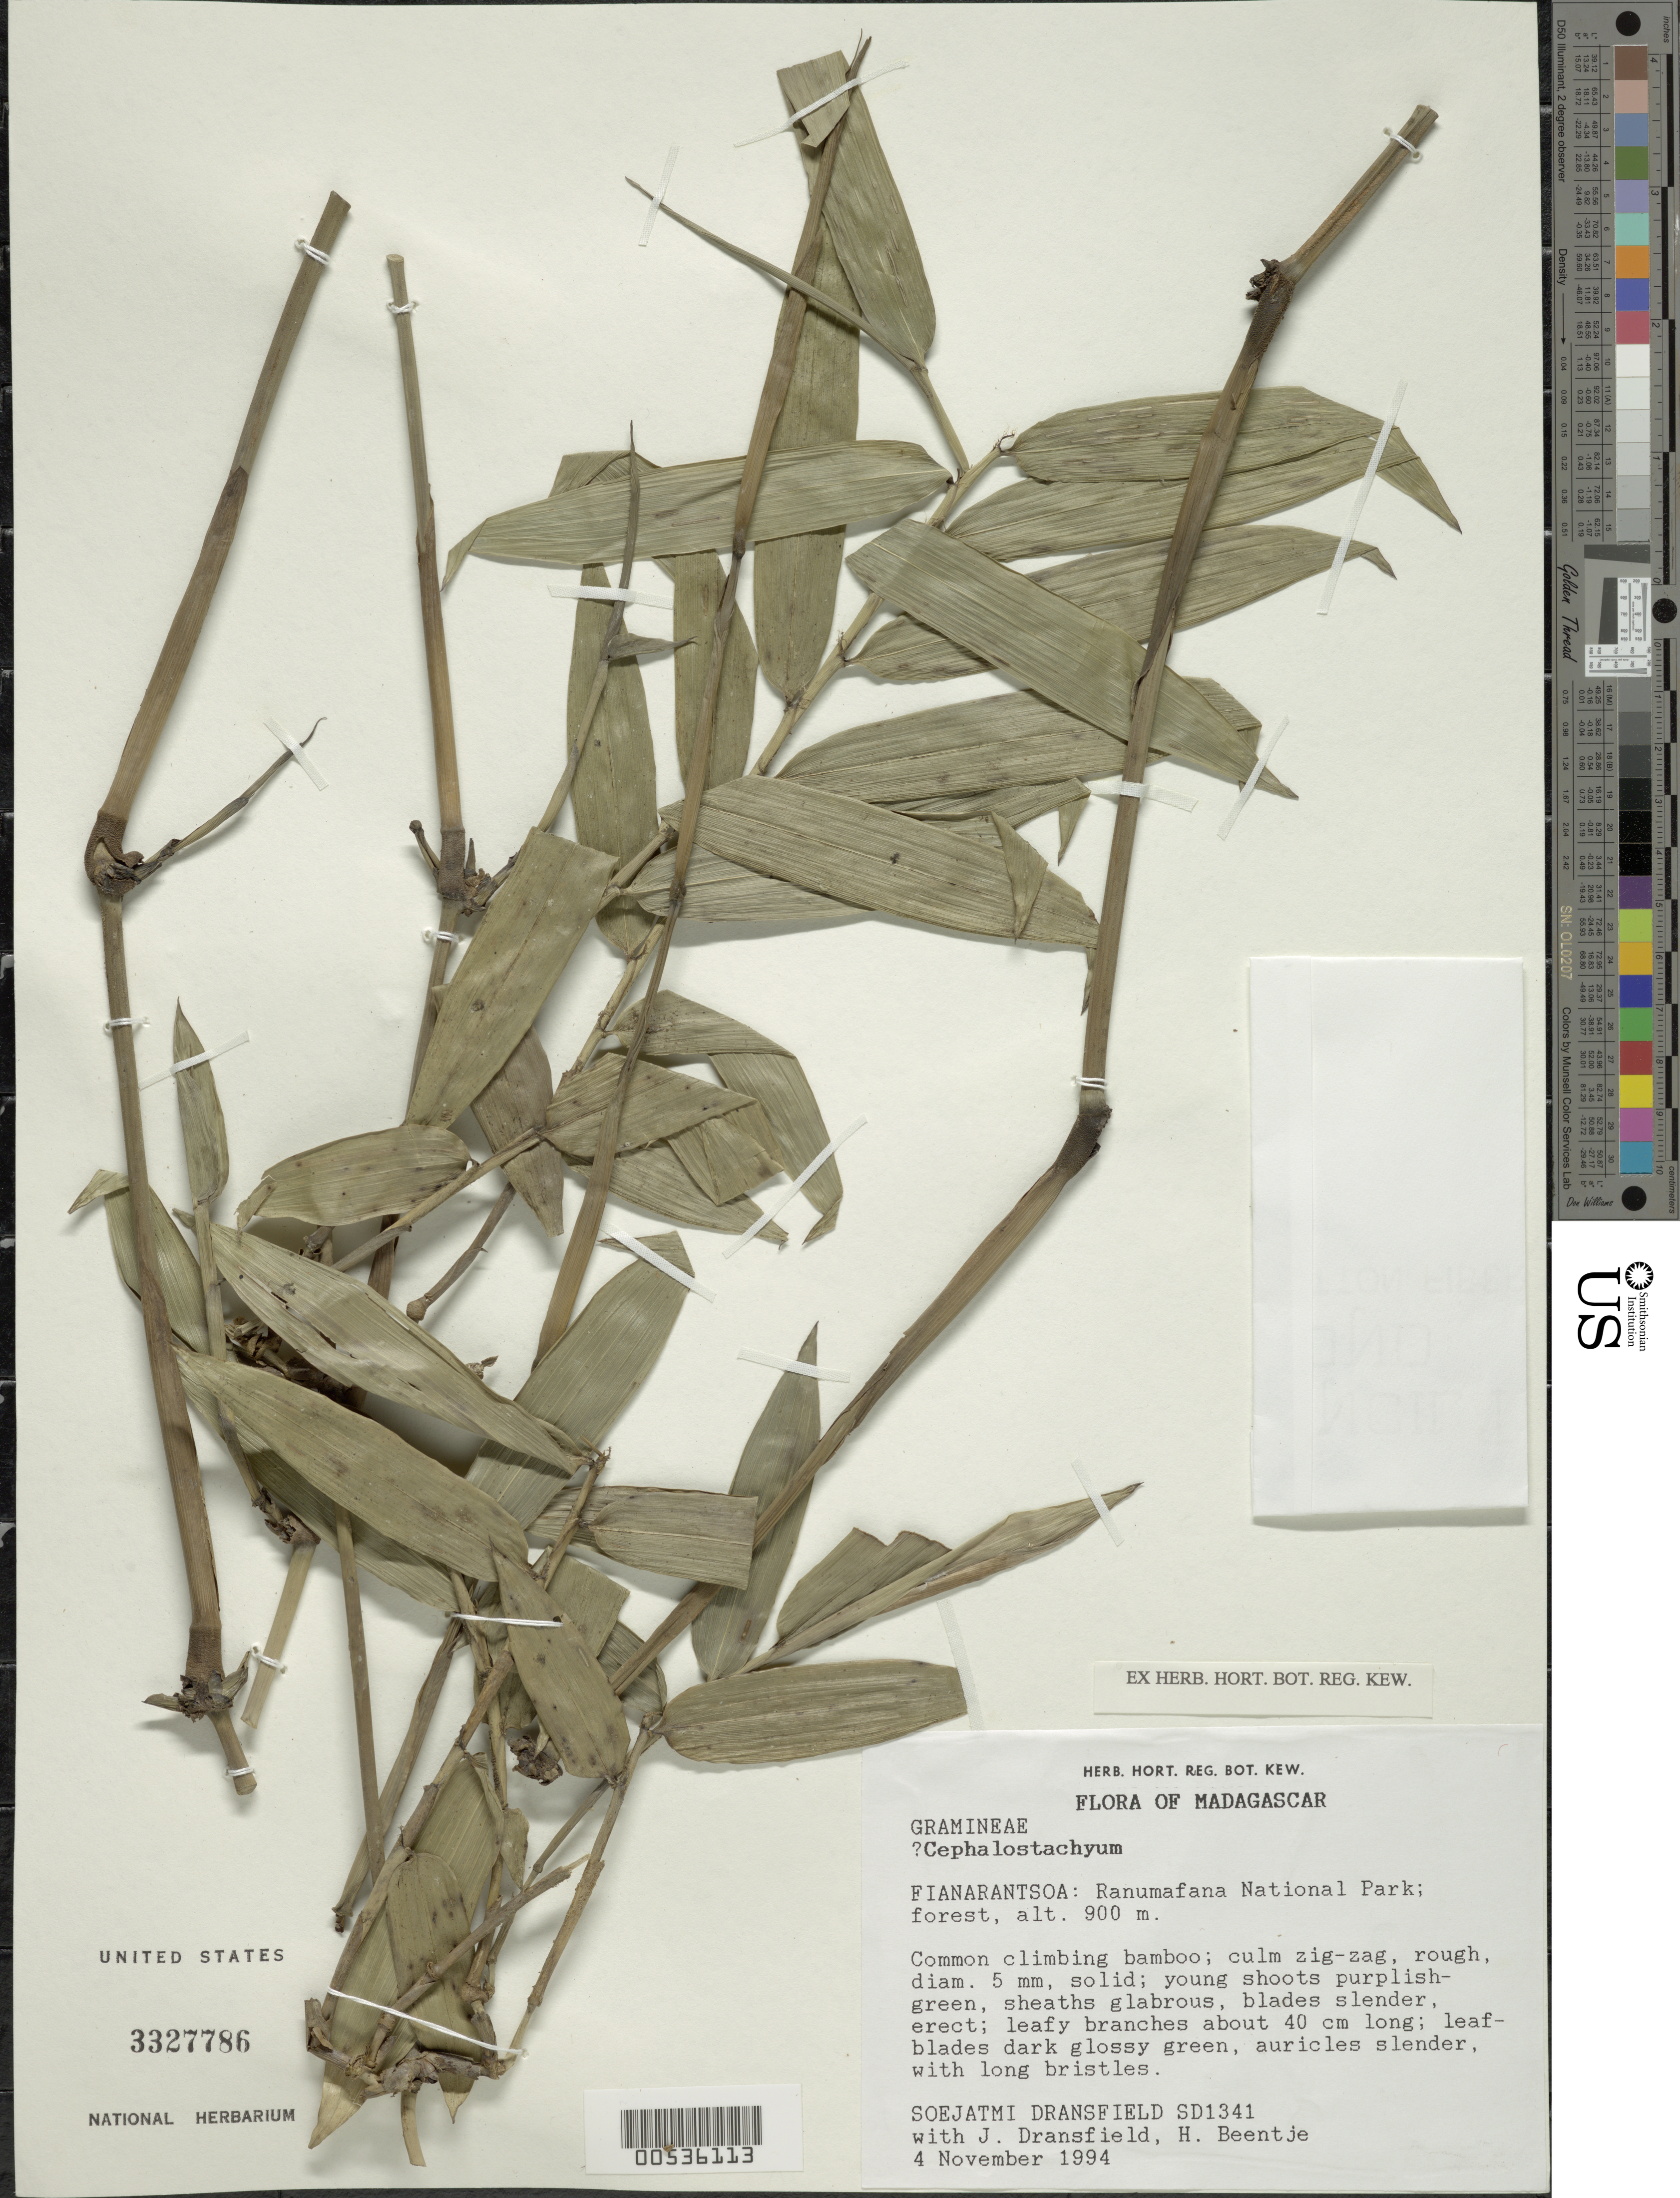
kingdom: Plantae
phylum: Tracheophyta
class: Liliopsida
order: Poales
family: Poaceae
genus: Cephalostachyum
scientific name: Cephalostachyum sp.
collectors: S. Dransfield, J. Dransfield & H. J. Beentje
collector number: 1341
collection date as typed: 04 Nov 1994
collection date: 1994-11-04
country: Madagascar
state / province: Haute Matsiatra / Vatovavy Fitovinany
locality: Ranumafana national park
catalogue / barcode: US 3327786